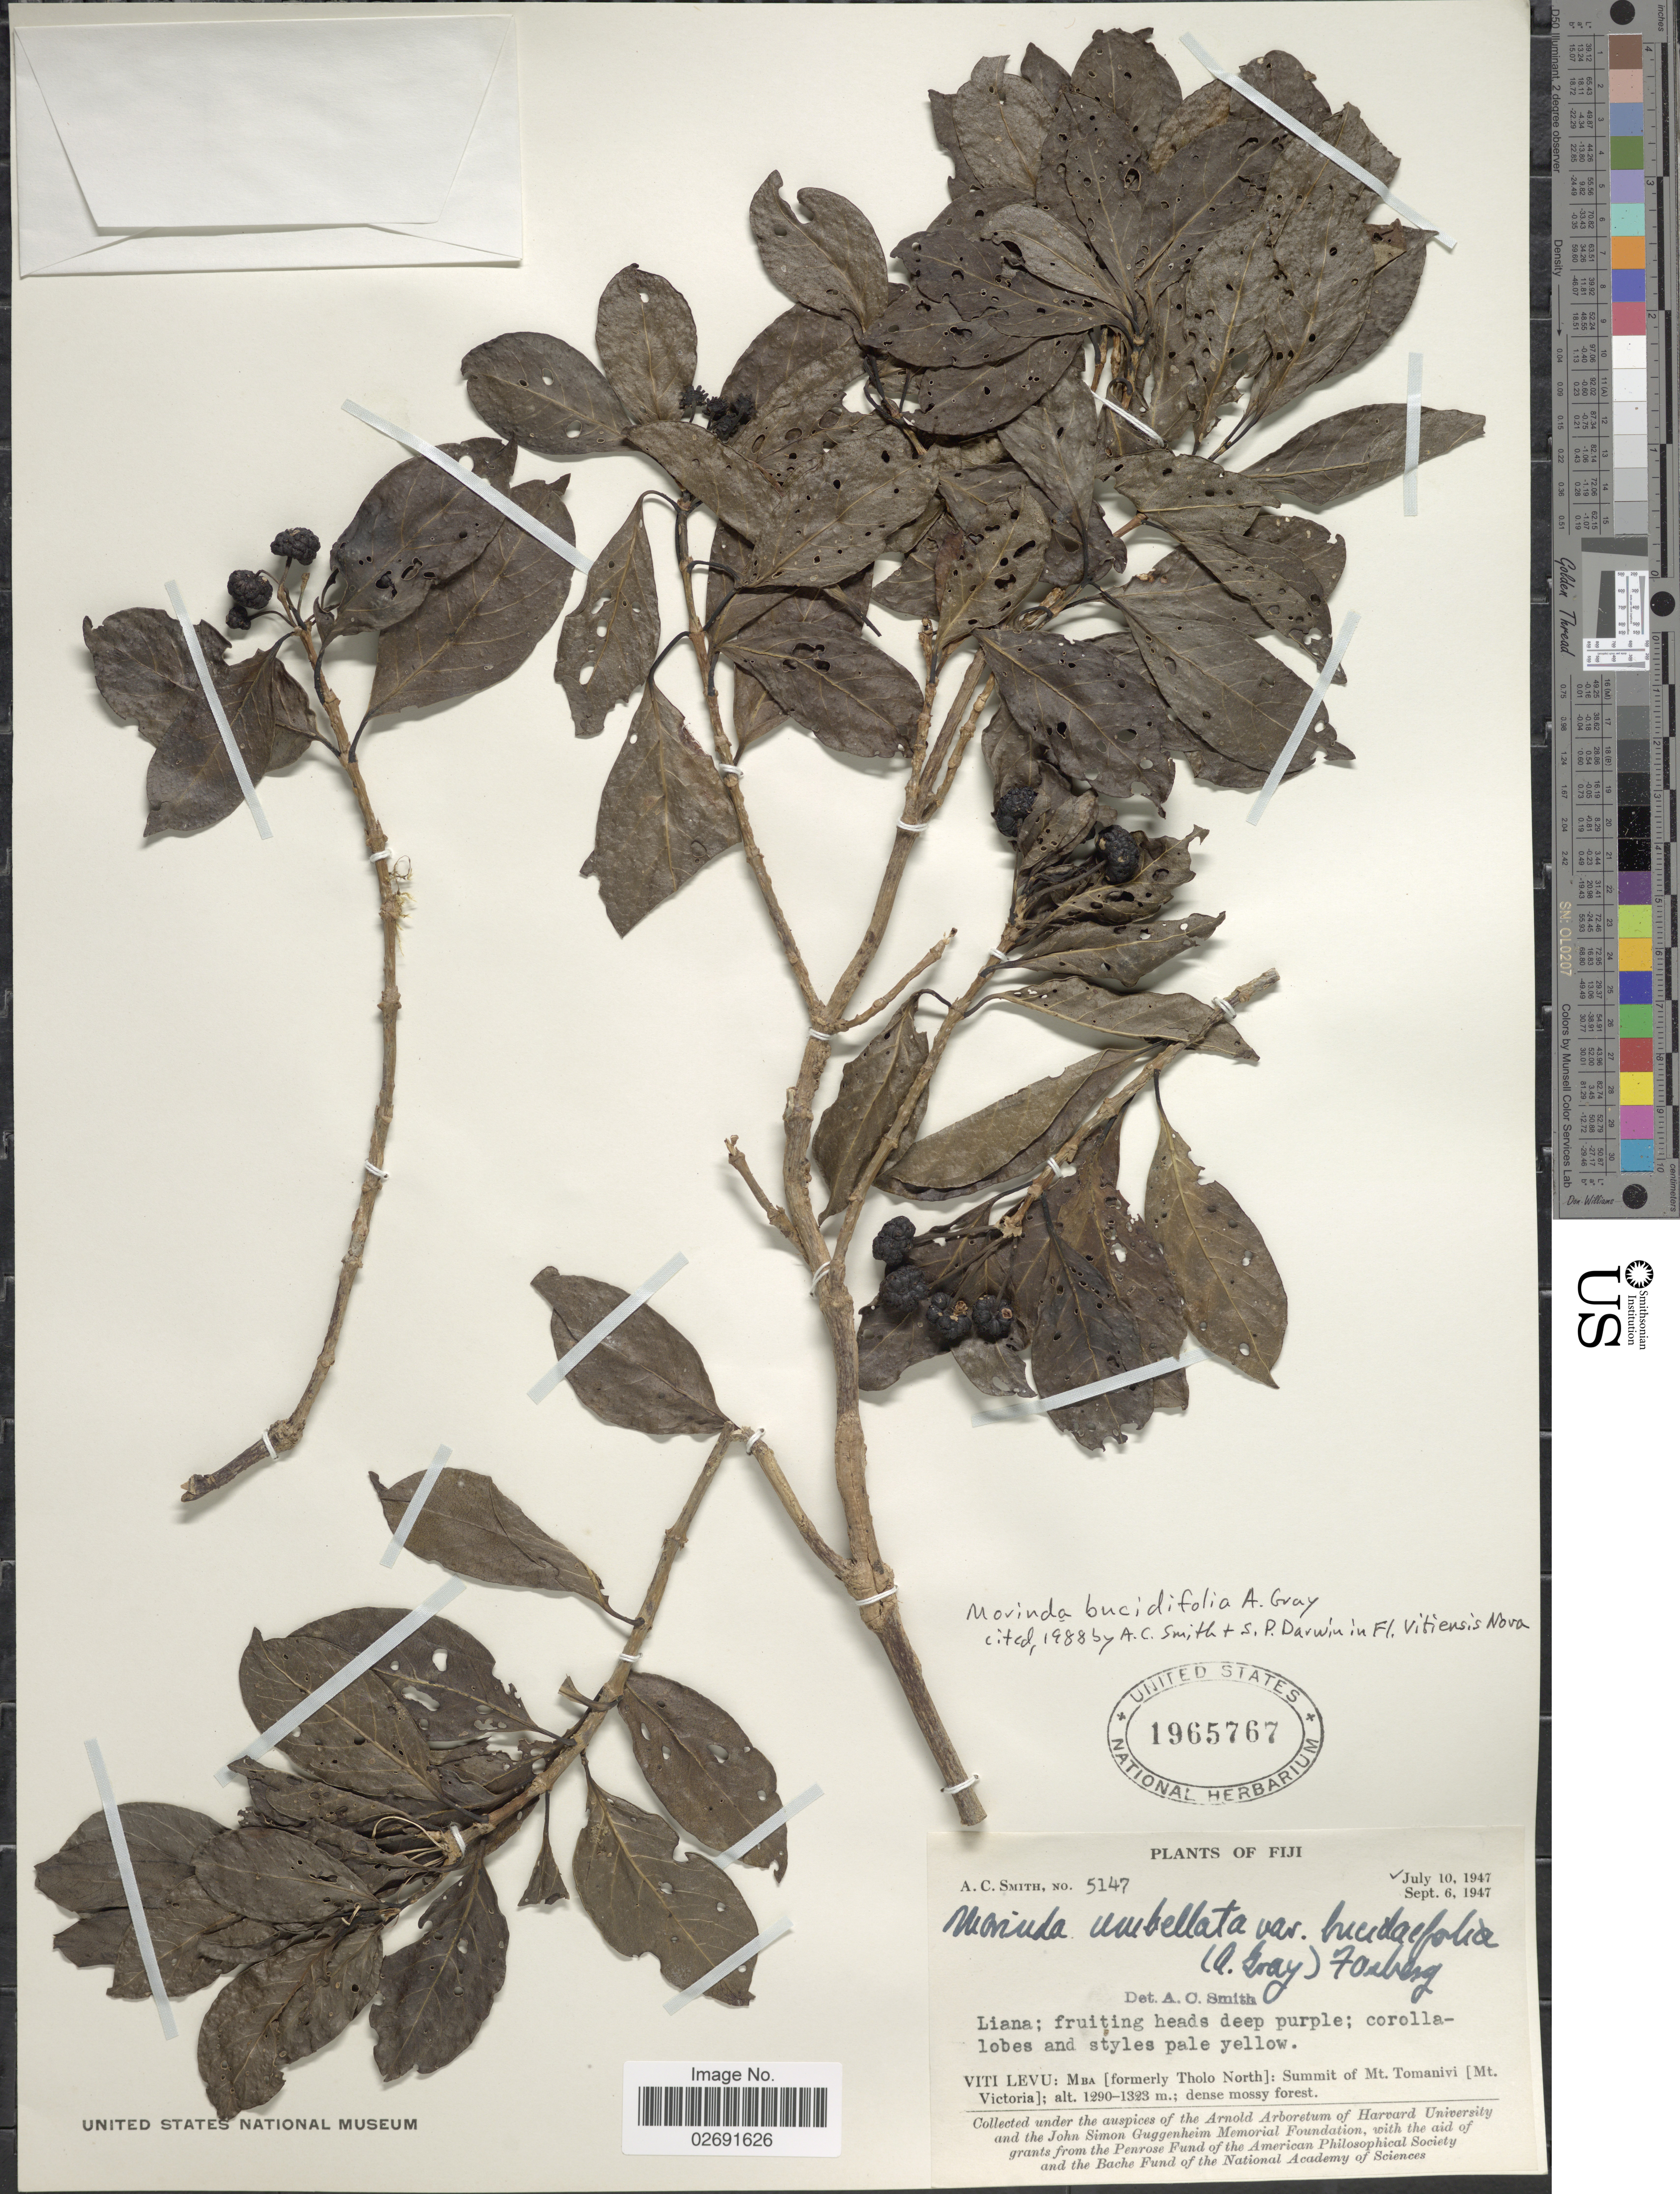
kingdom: Plantae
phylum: Tracheophyta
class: Magnoliopsida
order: Gentianales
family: Rubiaceae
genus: Gynochthodes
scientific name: Gynochthodes bucidifolia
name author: (A. Gray) Razafim. & B. Bremer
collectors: A. C. Smith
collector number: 5147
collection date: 1947-07-10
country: Fiji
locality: Viti Levu: MBA [formerly Tholo North]: Summit of Mt. Tomanivi [Mt. Victoria].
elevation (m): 1290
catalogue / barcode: US 1965767